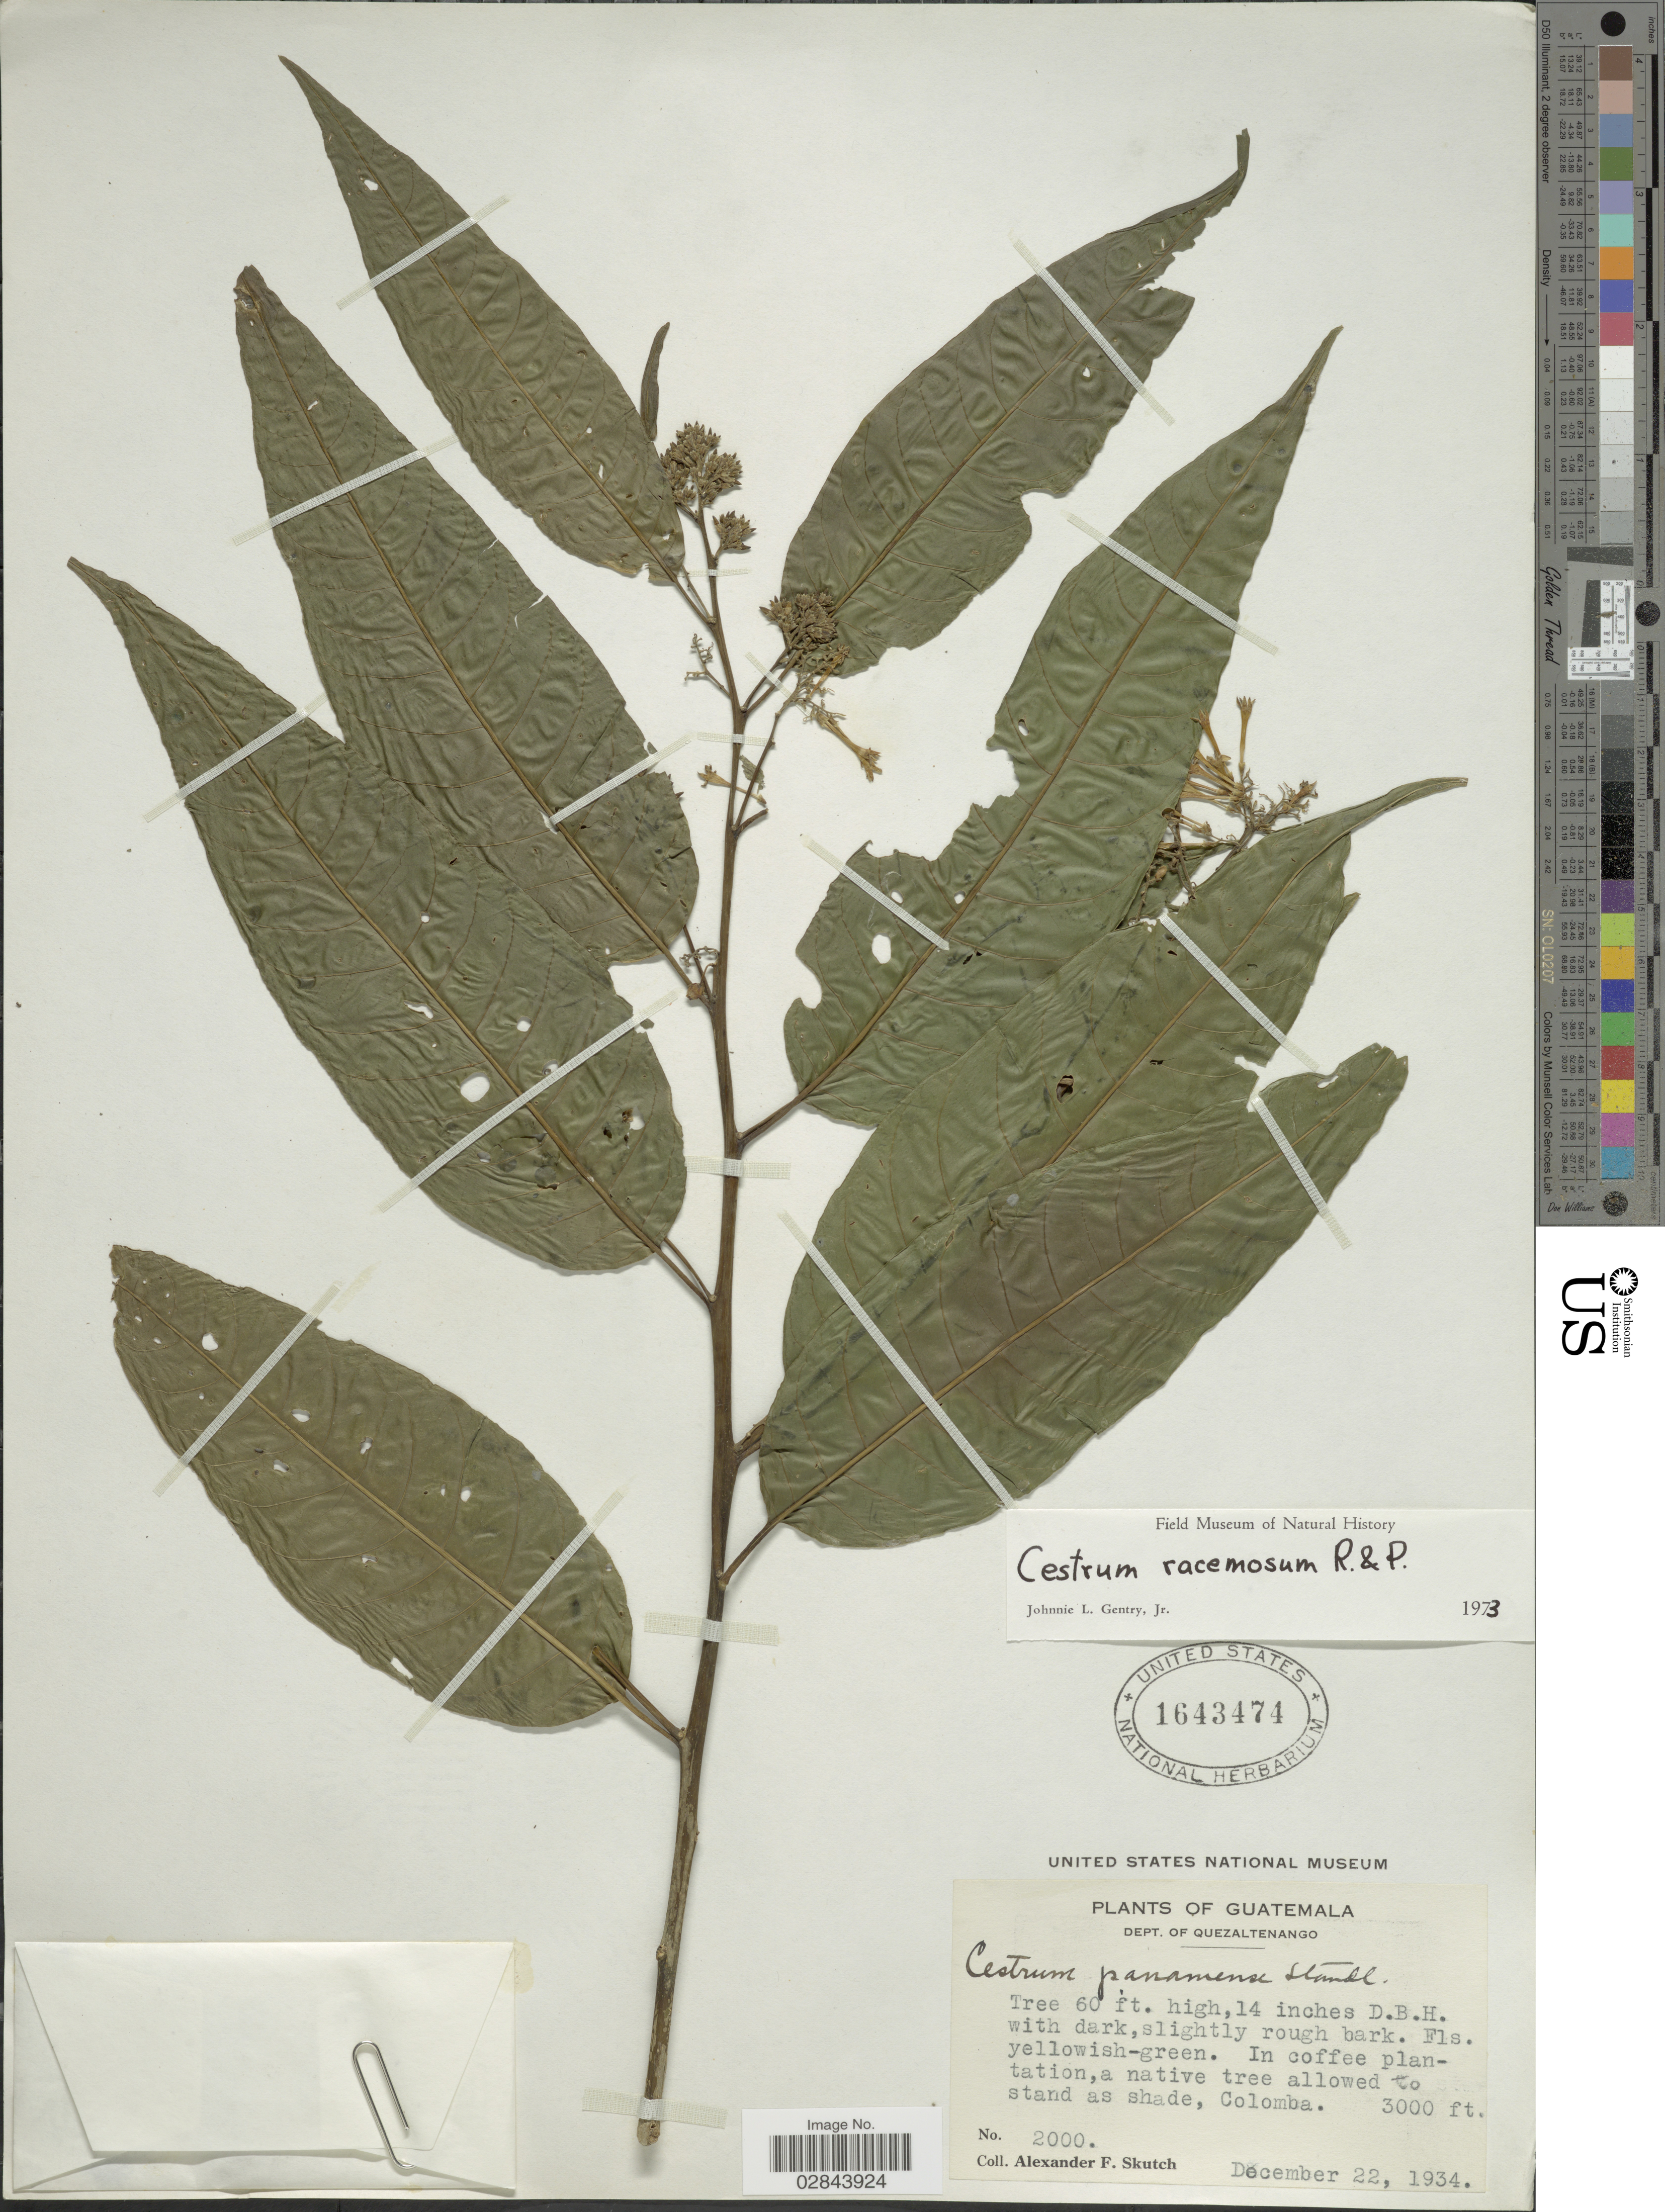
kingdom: Plantae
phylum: Tracheophyta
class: Magnoliopsida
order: Solanales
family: Solanaceae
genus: Cestrum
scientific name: Cestrum racemosum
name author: Ruiz & Pav.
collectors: A. F. Skutch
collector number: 2000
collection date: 1934-12-22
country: Guatemala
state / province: Quetzaltenango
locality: Dept. of Quezaltenango. Colomba.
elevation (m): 914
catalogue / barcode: US 1643474